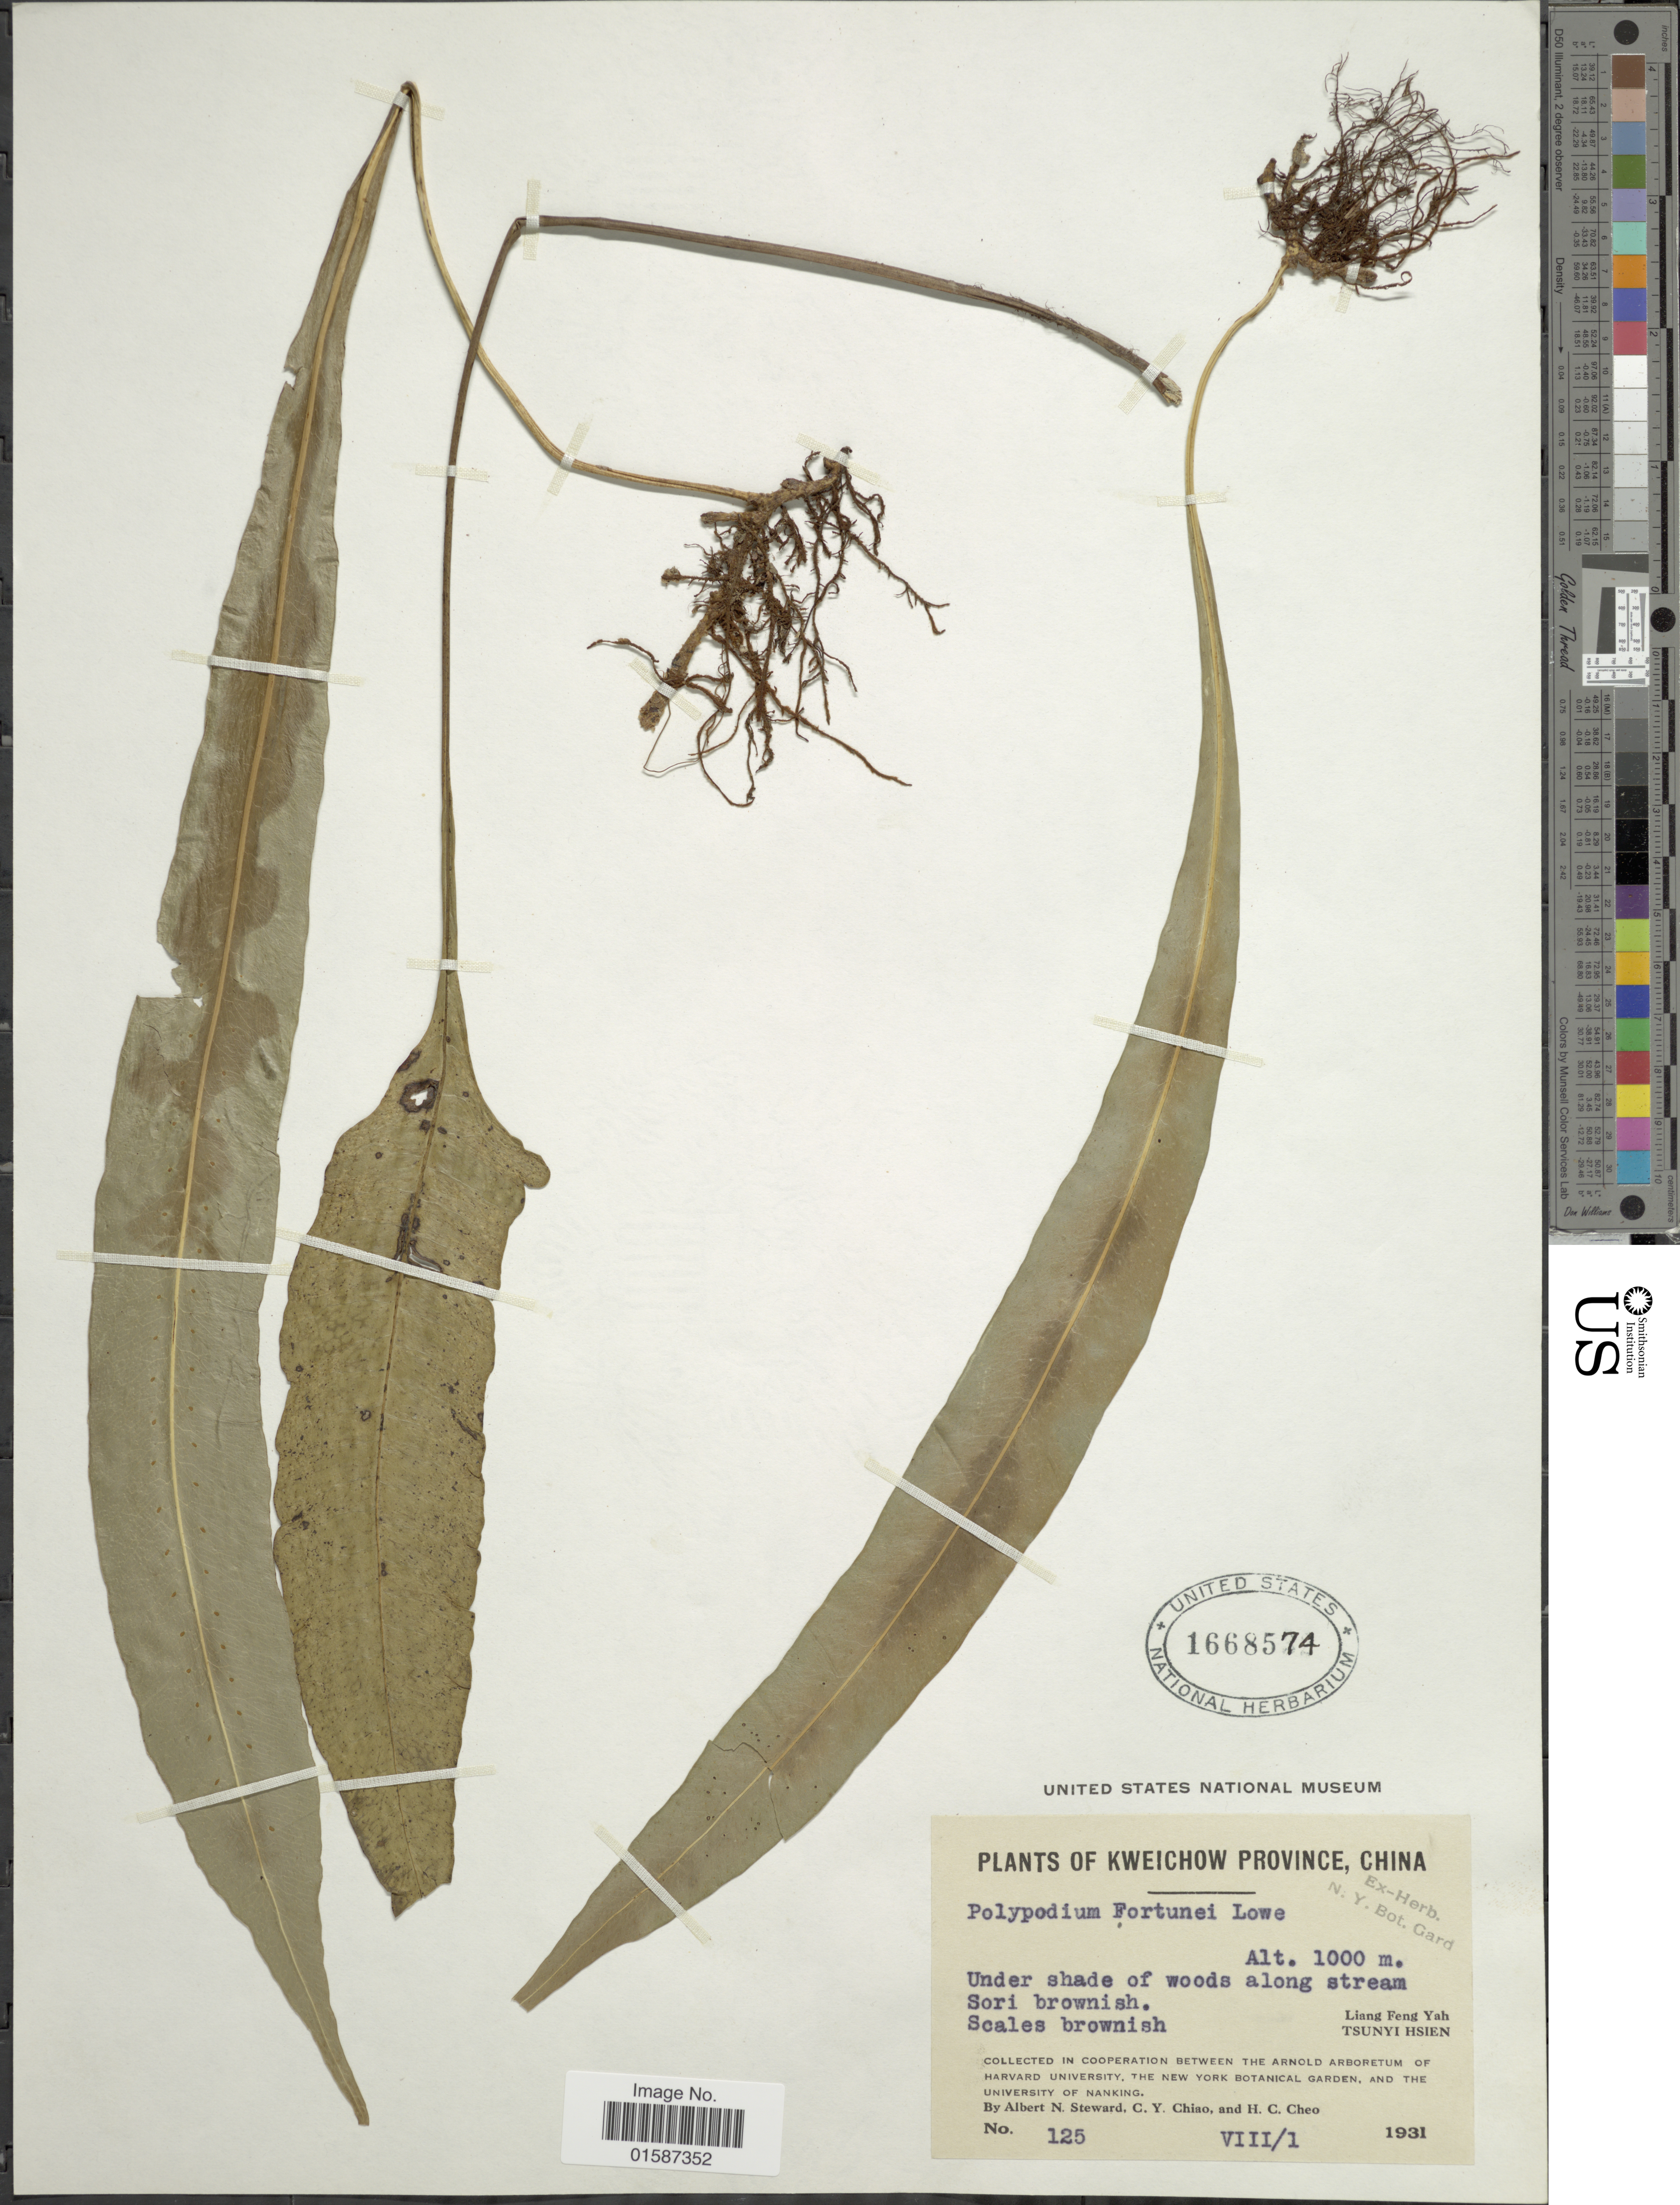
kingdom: Plantae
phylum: Tracheophyta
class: Polypodiopsida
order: Polypodiales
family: Polypodiaceae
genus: Neolepisorus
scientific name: Neolepisorus fortunei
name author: (T. Moore) Li S. Wang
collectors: A. N. Steward, C. Y. Chiao & H. Cheo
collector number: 125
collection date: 1931-08-01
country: China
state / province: Guizhou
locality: Kweichow Province, Liang Feng Yah, Tsunyi Hsien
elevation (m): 1000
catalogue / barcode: US 1668574